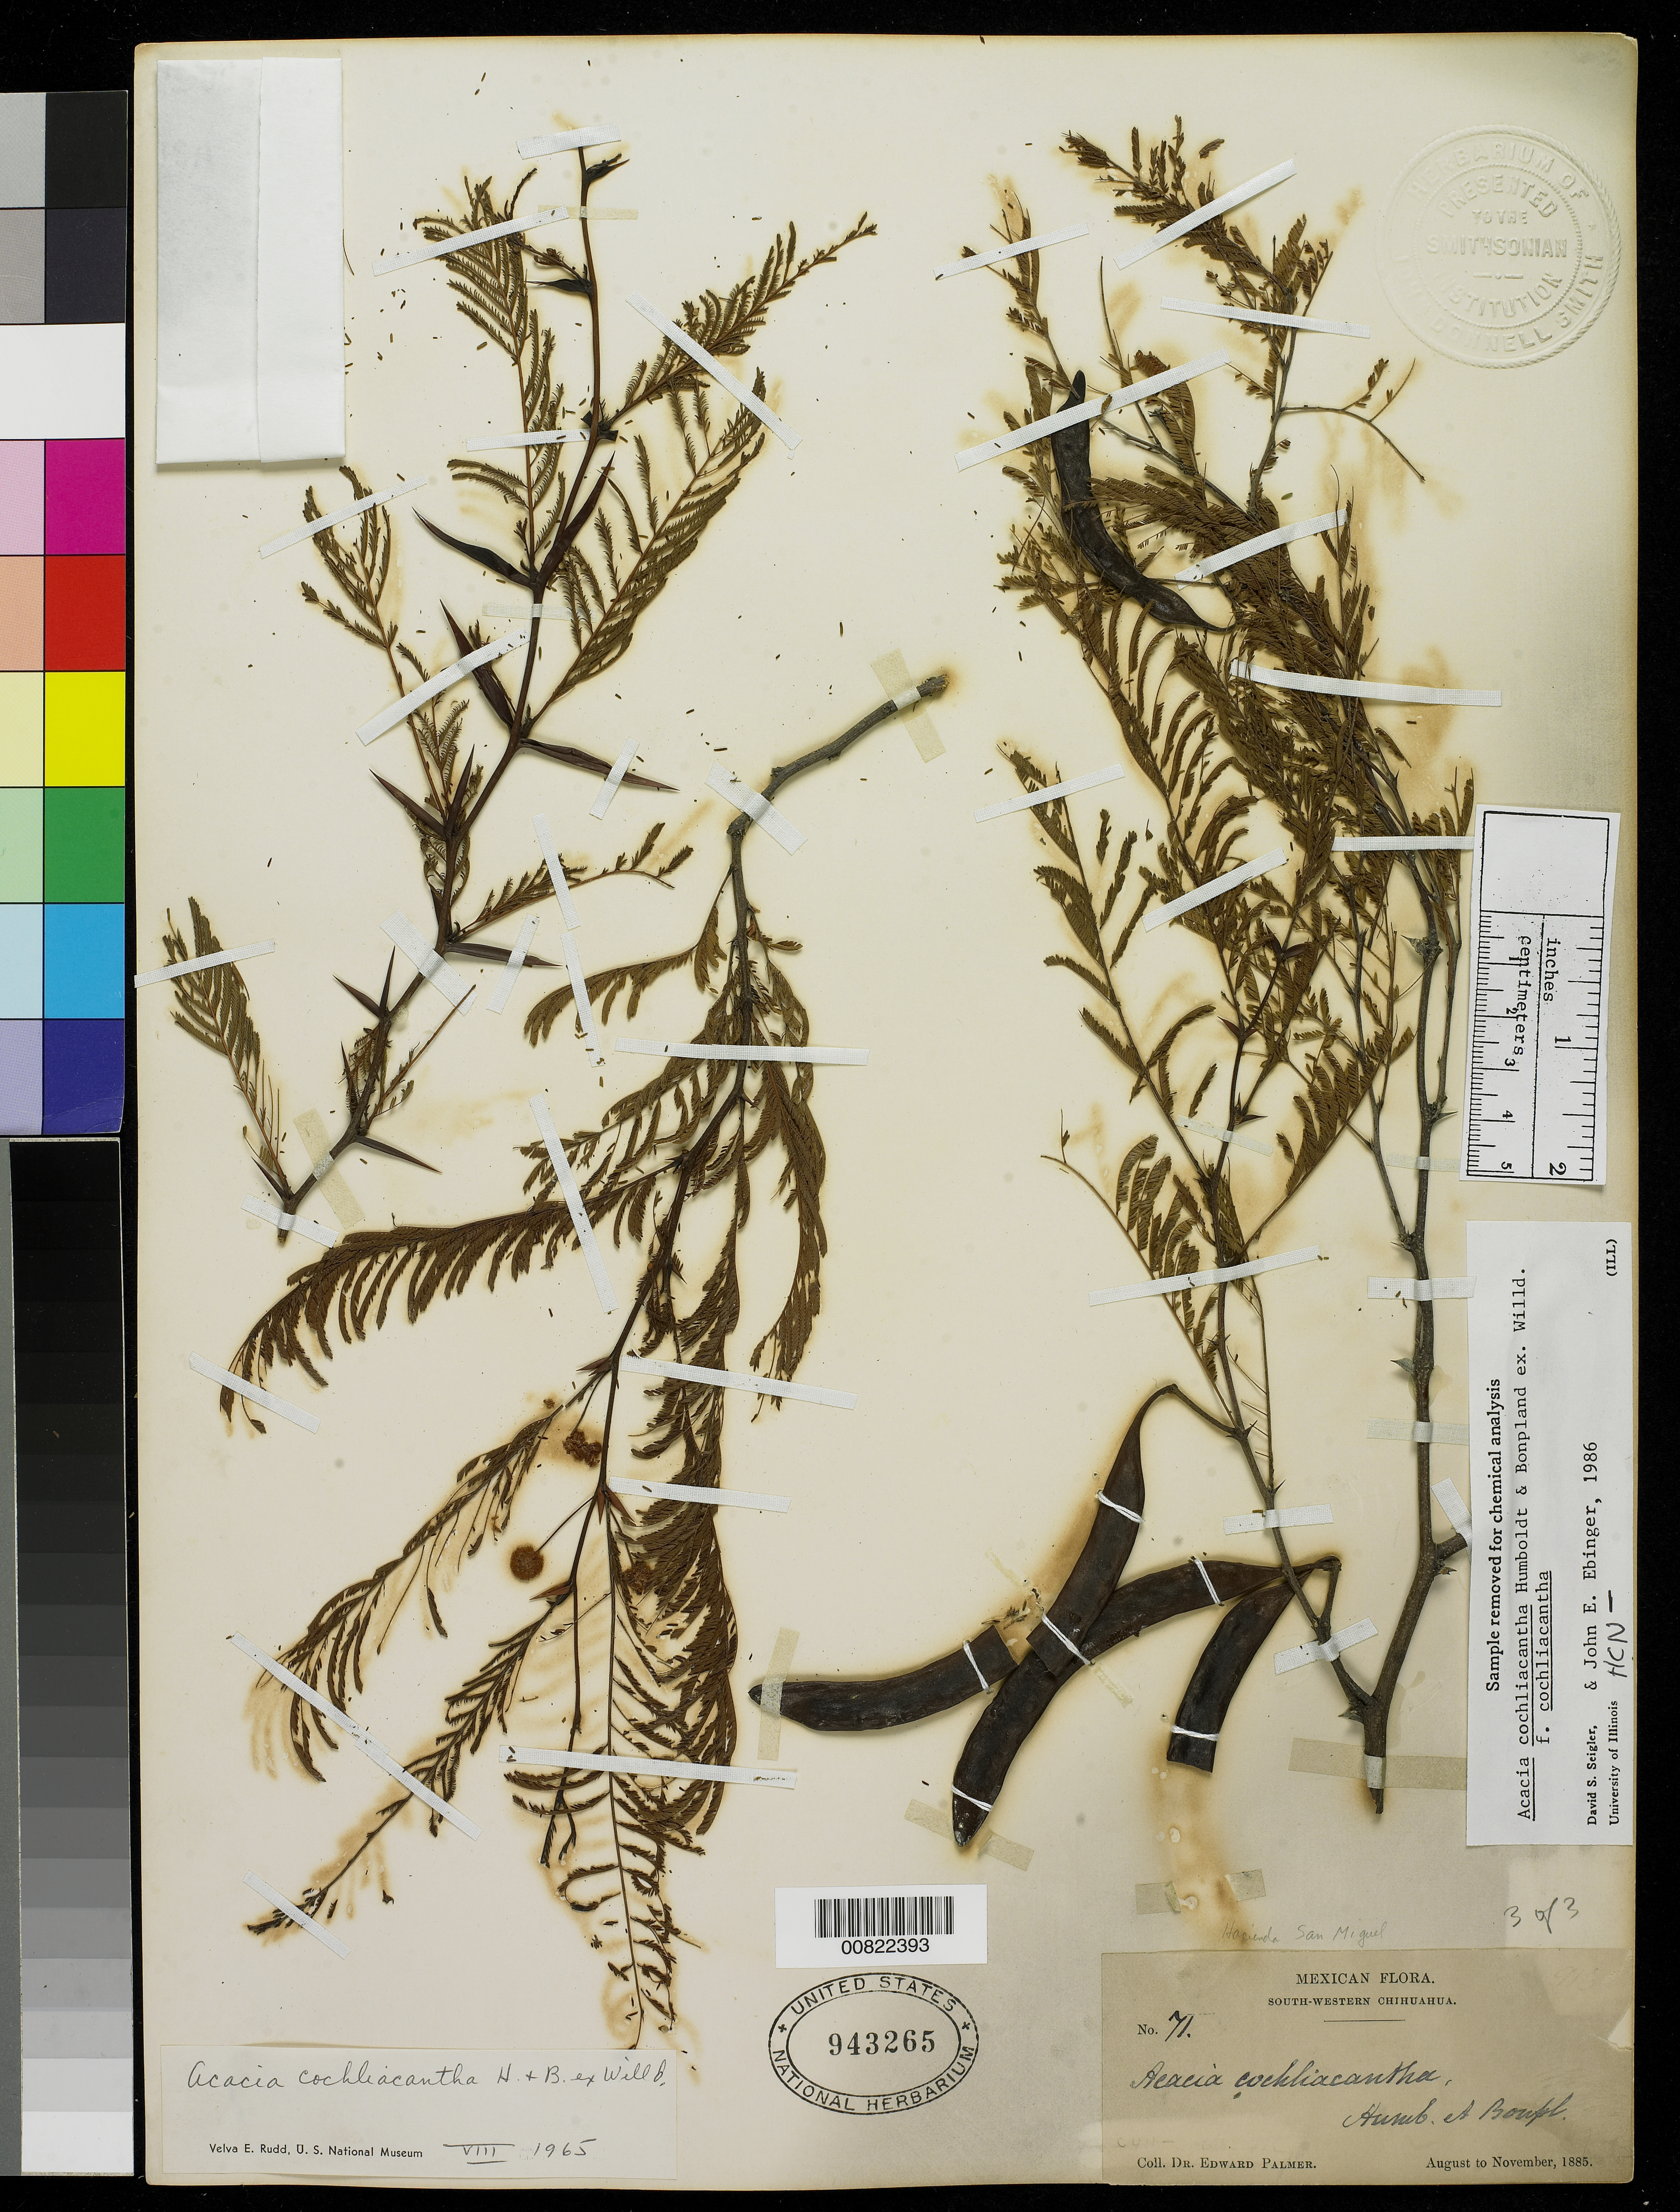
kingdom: Plantae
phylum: Tracheophyta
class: Magnoliopsida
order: Fabales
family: Fabaceae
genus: Vachellia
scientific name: Vachellia campechiana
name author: (Mill.) Seigler & Ebinger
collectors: E. Palmer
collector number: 71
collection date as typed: Aug 1885 to -- Nov 1885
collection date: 1885-08/1885-11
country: Mexico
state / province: Chihuahua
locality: South-Western Chihuahua.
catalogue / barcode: US 943265